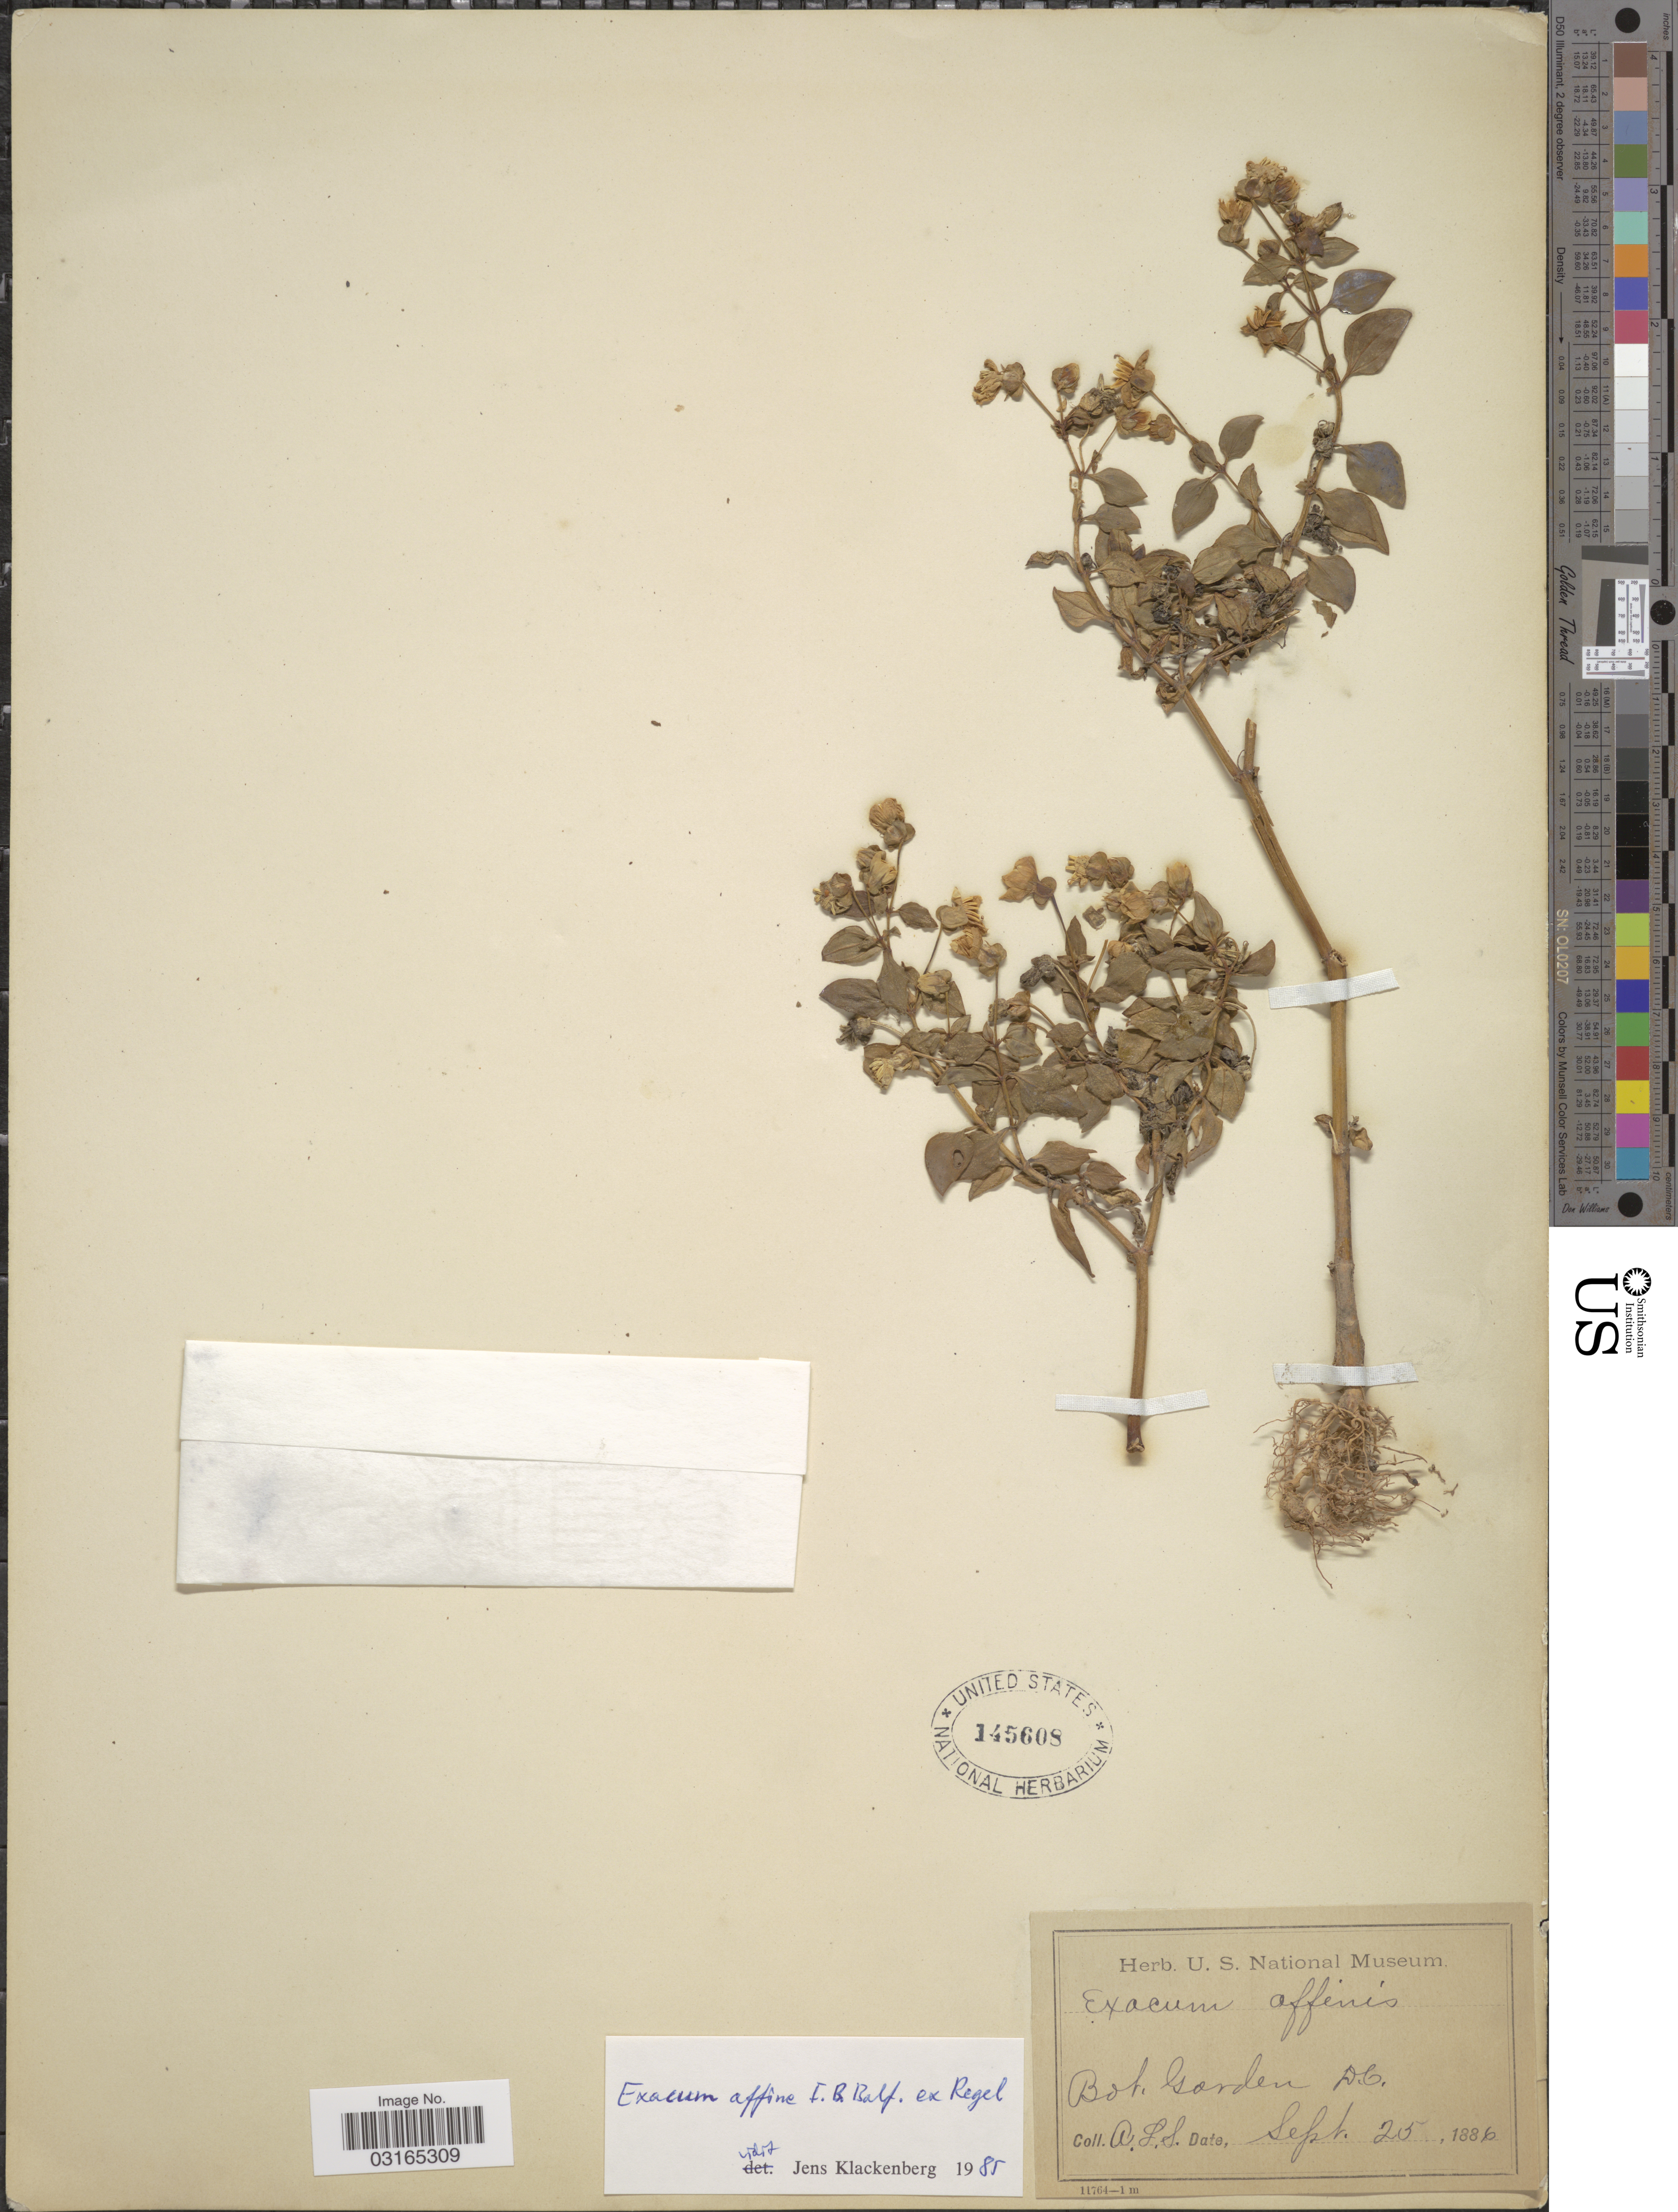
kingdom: Plantae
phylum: Tracheophyta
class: Magnoliopsida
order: Gentianales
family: Gentianaceae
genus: Exacum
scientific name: Exacum affine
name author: Balf. f. ex Regel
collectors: A. L. S.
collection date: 1886-09-25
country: United States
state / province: District of Columbia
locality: Bot. Garden D.C.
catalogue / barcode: US 145608